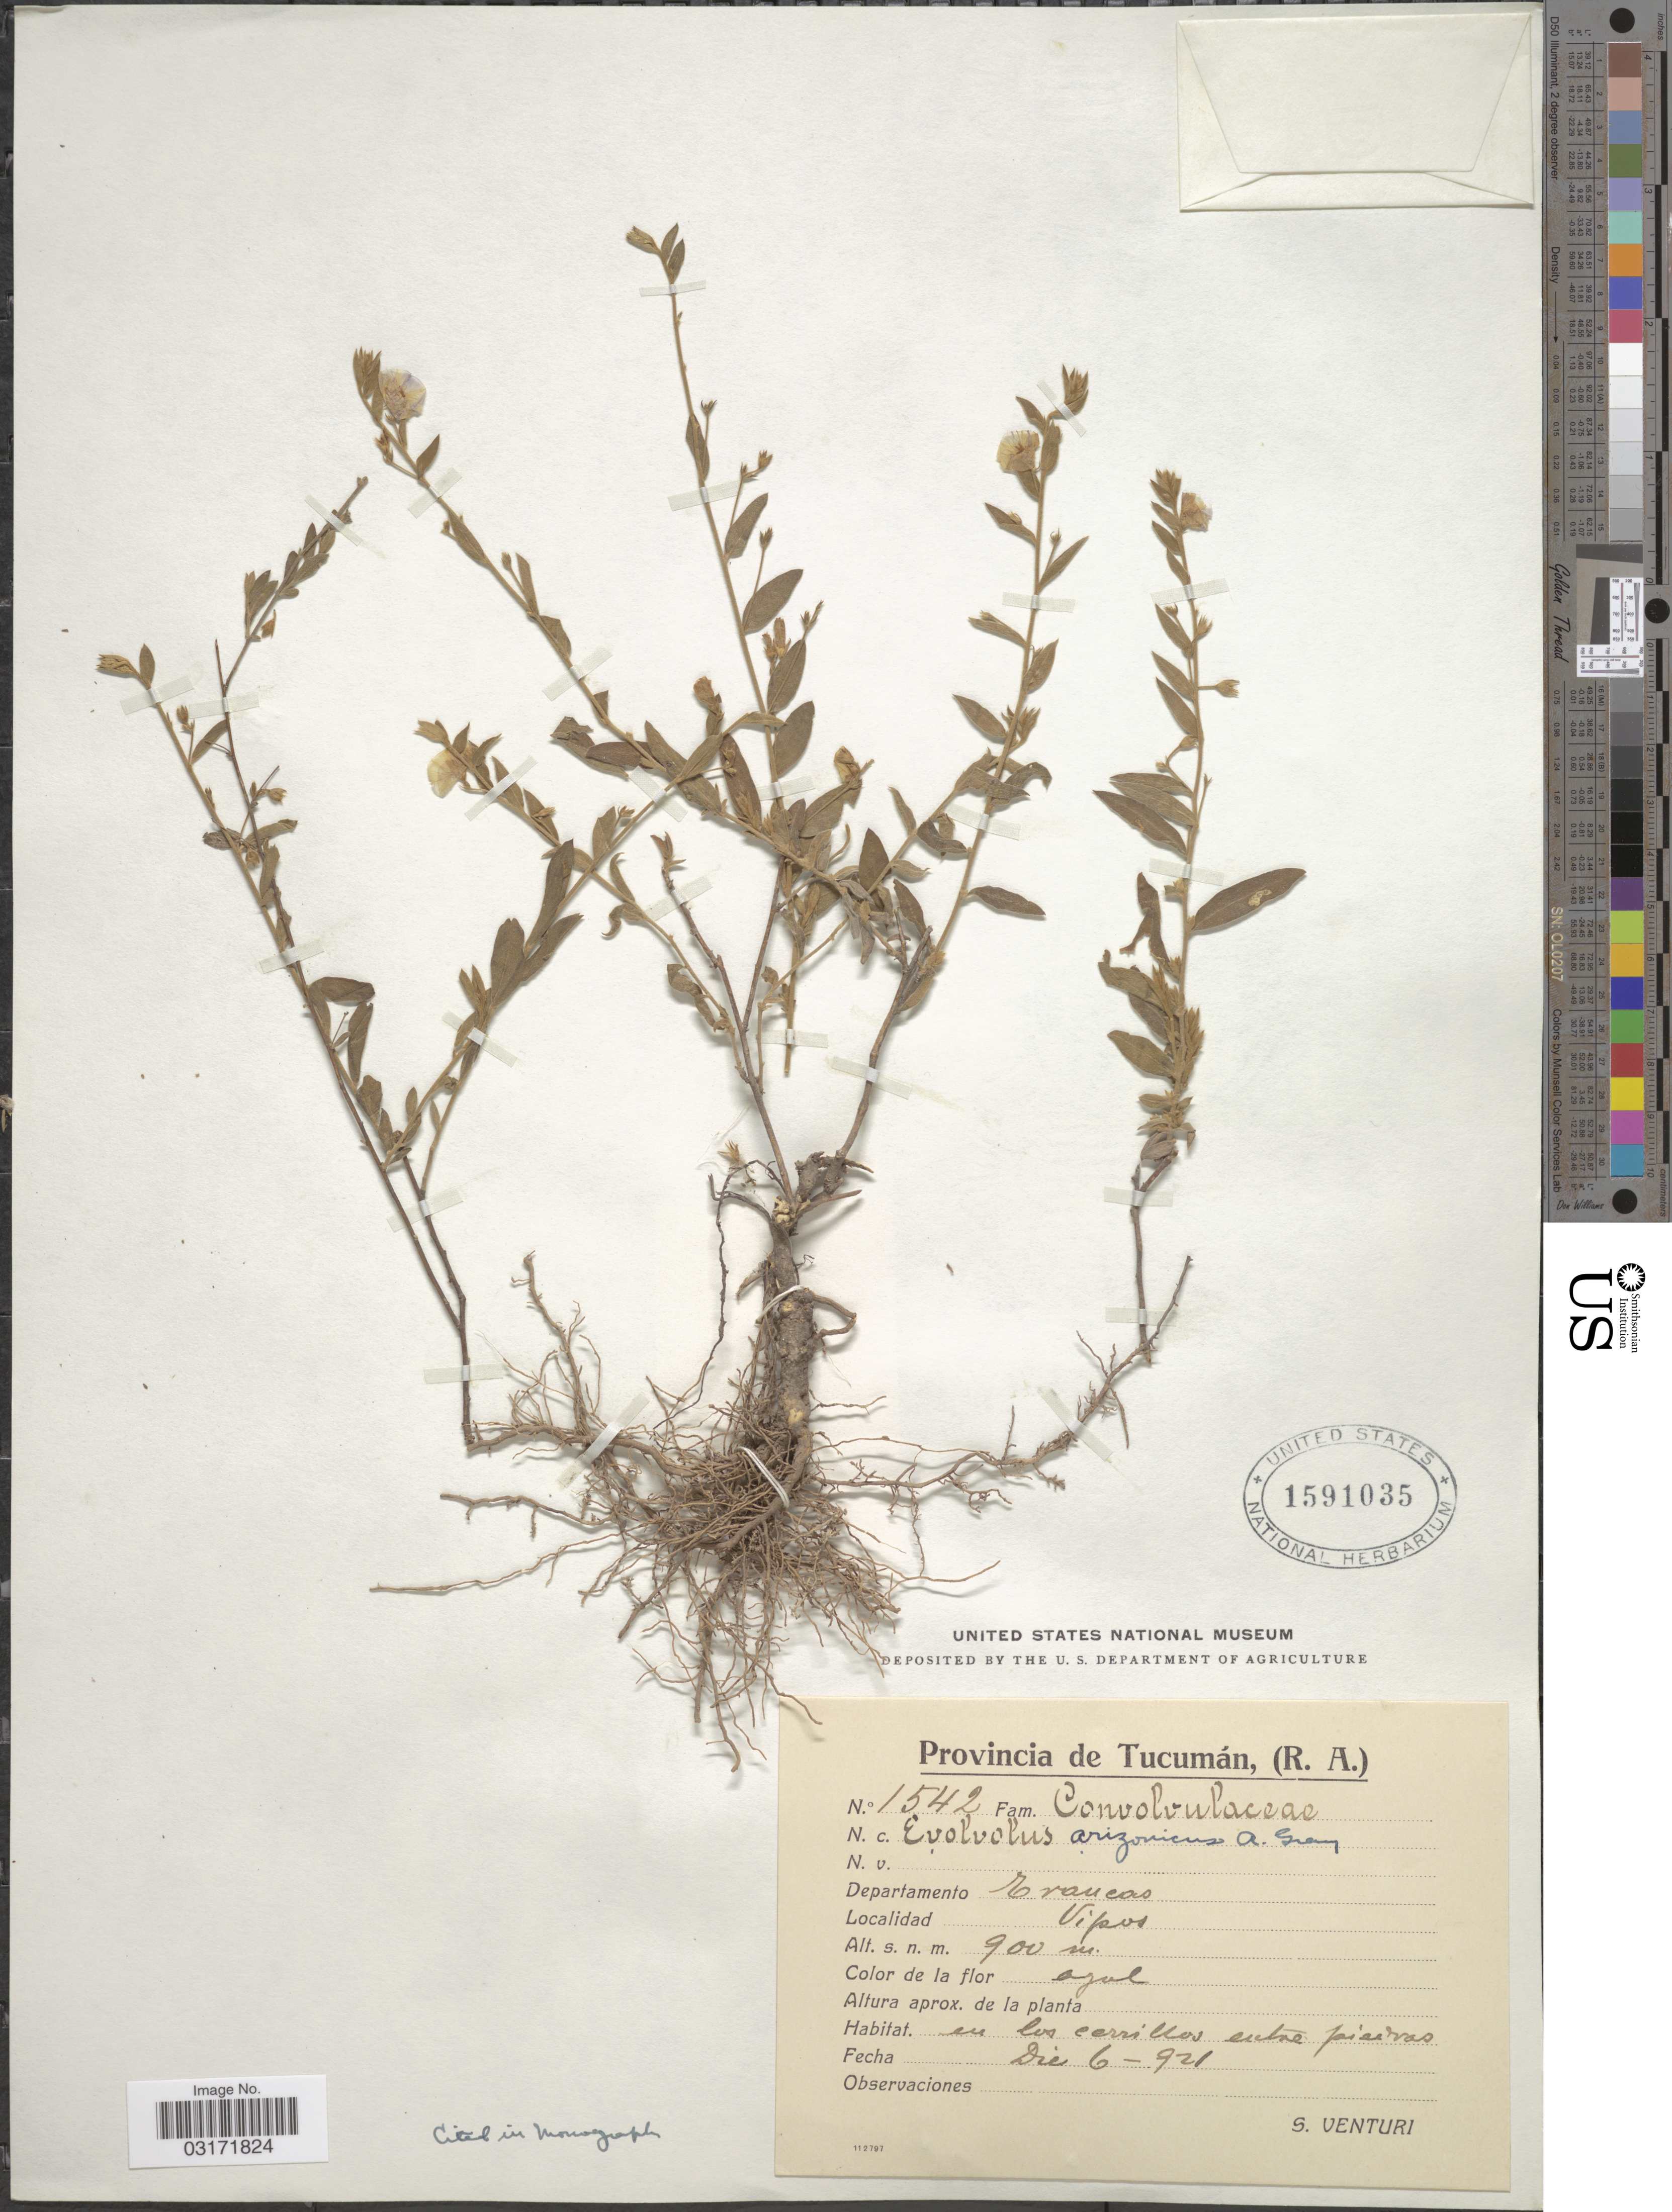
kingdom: Plantae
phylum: Tracheophyta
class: Magnoliopsida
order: Solanales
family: Convolvulaceae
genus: Evolvulus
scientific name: Evolvulus arizonicus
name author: A. Gray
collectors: S. Venturi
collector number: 1542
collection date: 1921-12-06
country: Argentina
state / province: Tucuman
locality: Departamento Trancas, Vipos.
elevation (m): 900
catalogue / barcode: US 1591035